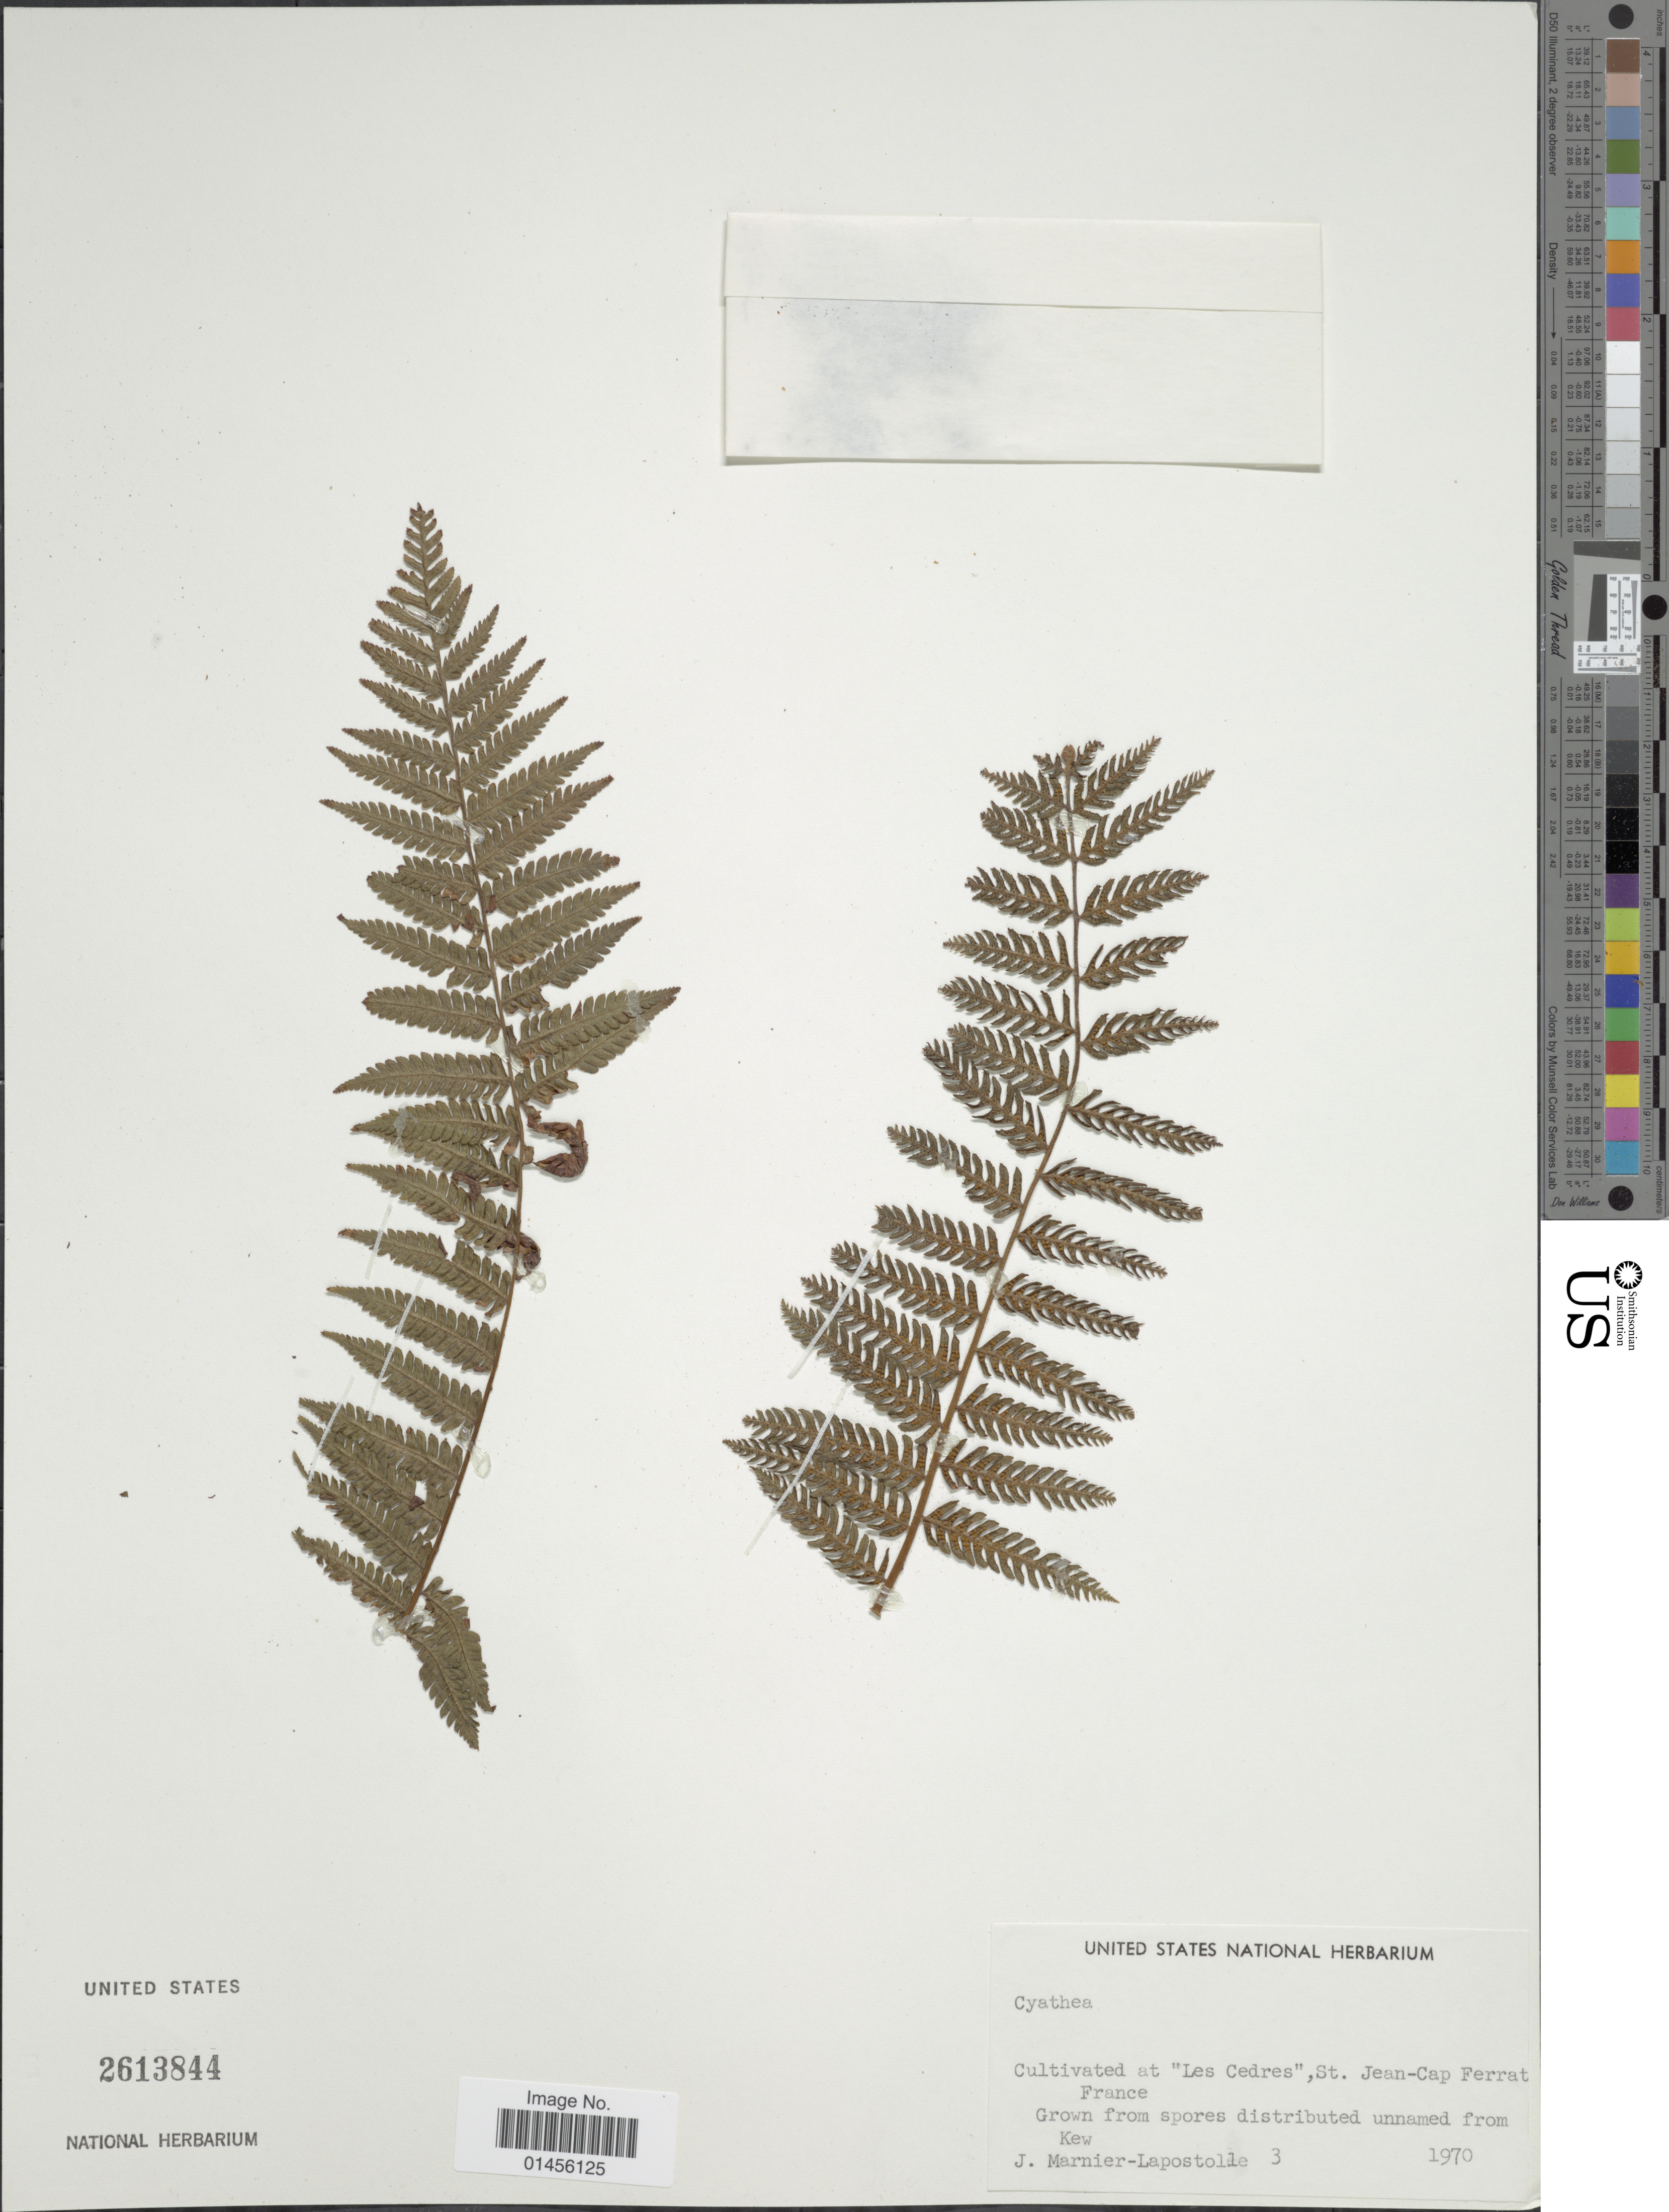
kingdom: Plantae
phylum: Tracheophyta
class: Polypodiopsida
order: Cyatheales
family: Cyatheaceae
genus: Alsophila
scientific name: Alsophila sp.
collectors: J. Marnier-Lapostolle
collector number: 3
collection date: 1970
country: France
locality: Cultivated at 'Les Cedres', St Jean-Cap Ferrat France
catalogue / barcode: US 2613844